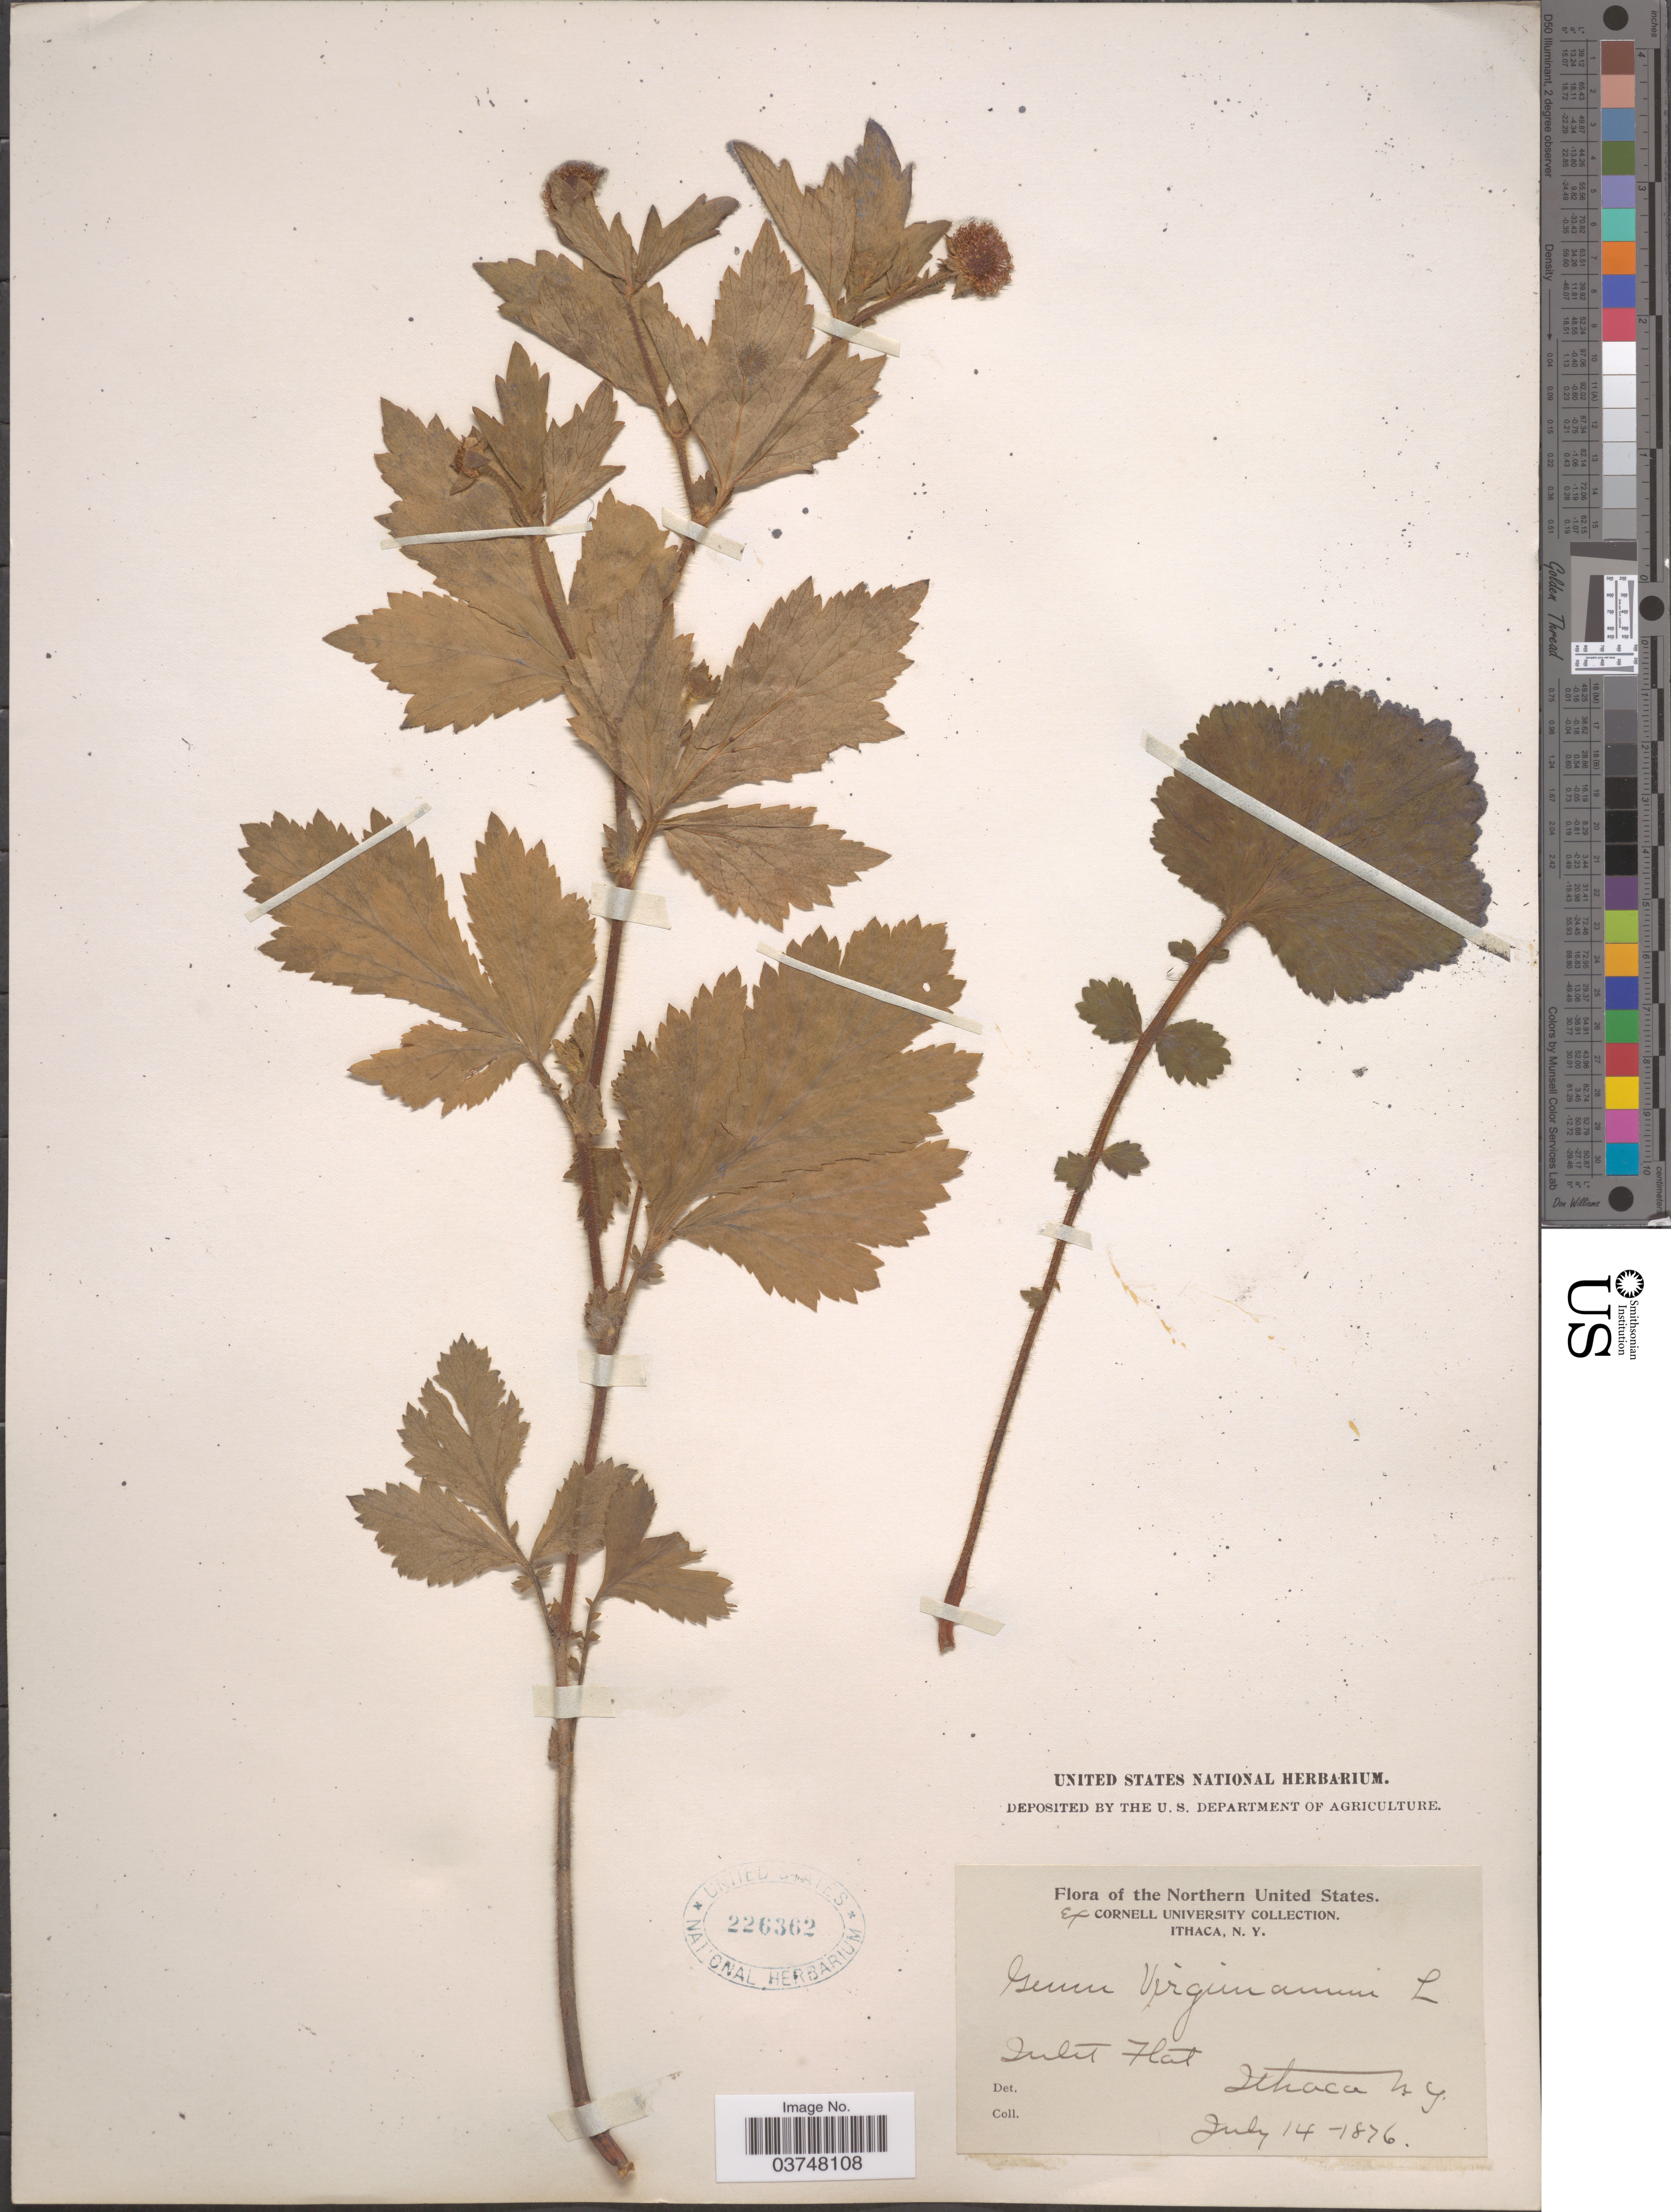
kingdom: Plantae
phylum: Tracheophyta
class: Magnoliopsida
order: Rosales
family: Rosaceae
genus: Geum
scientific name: Geum virginianum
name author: L.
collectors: Cornell University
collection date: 1876-07-14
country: United States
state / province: New York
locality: Inlet Flat. Ithaca.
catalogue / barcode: US 226362